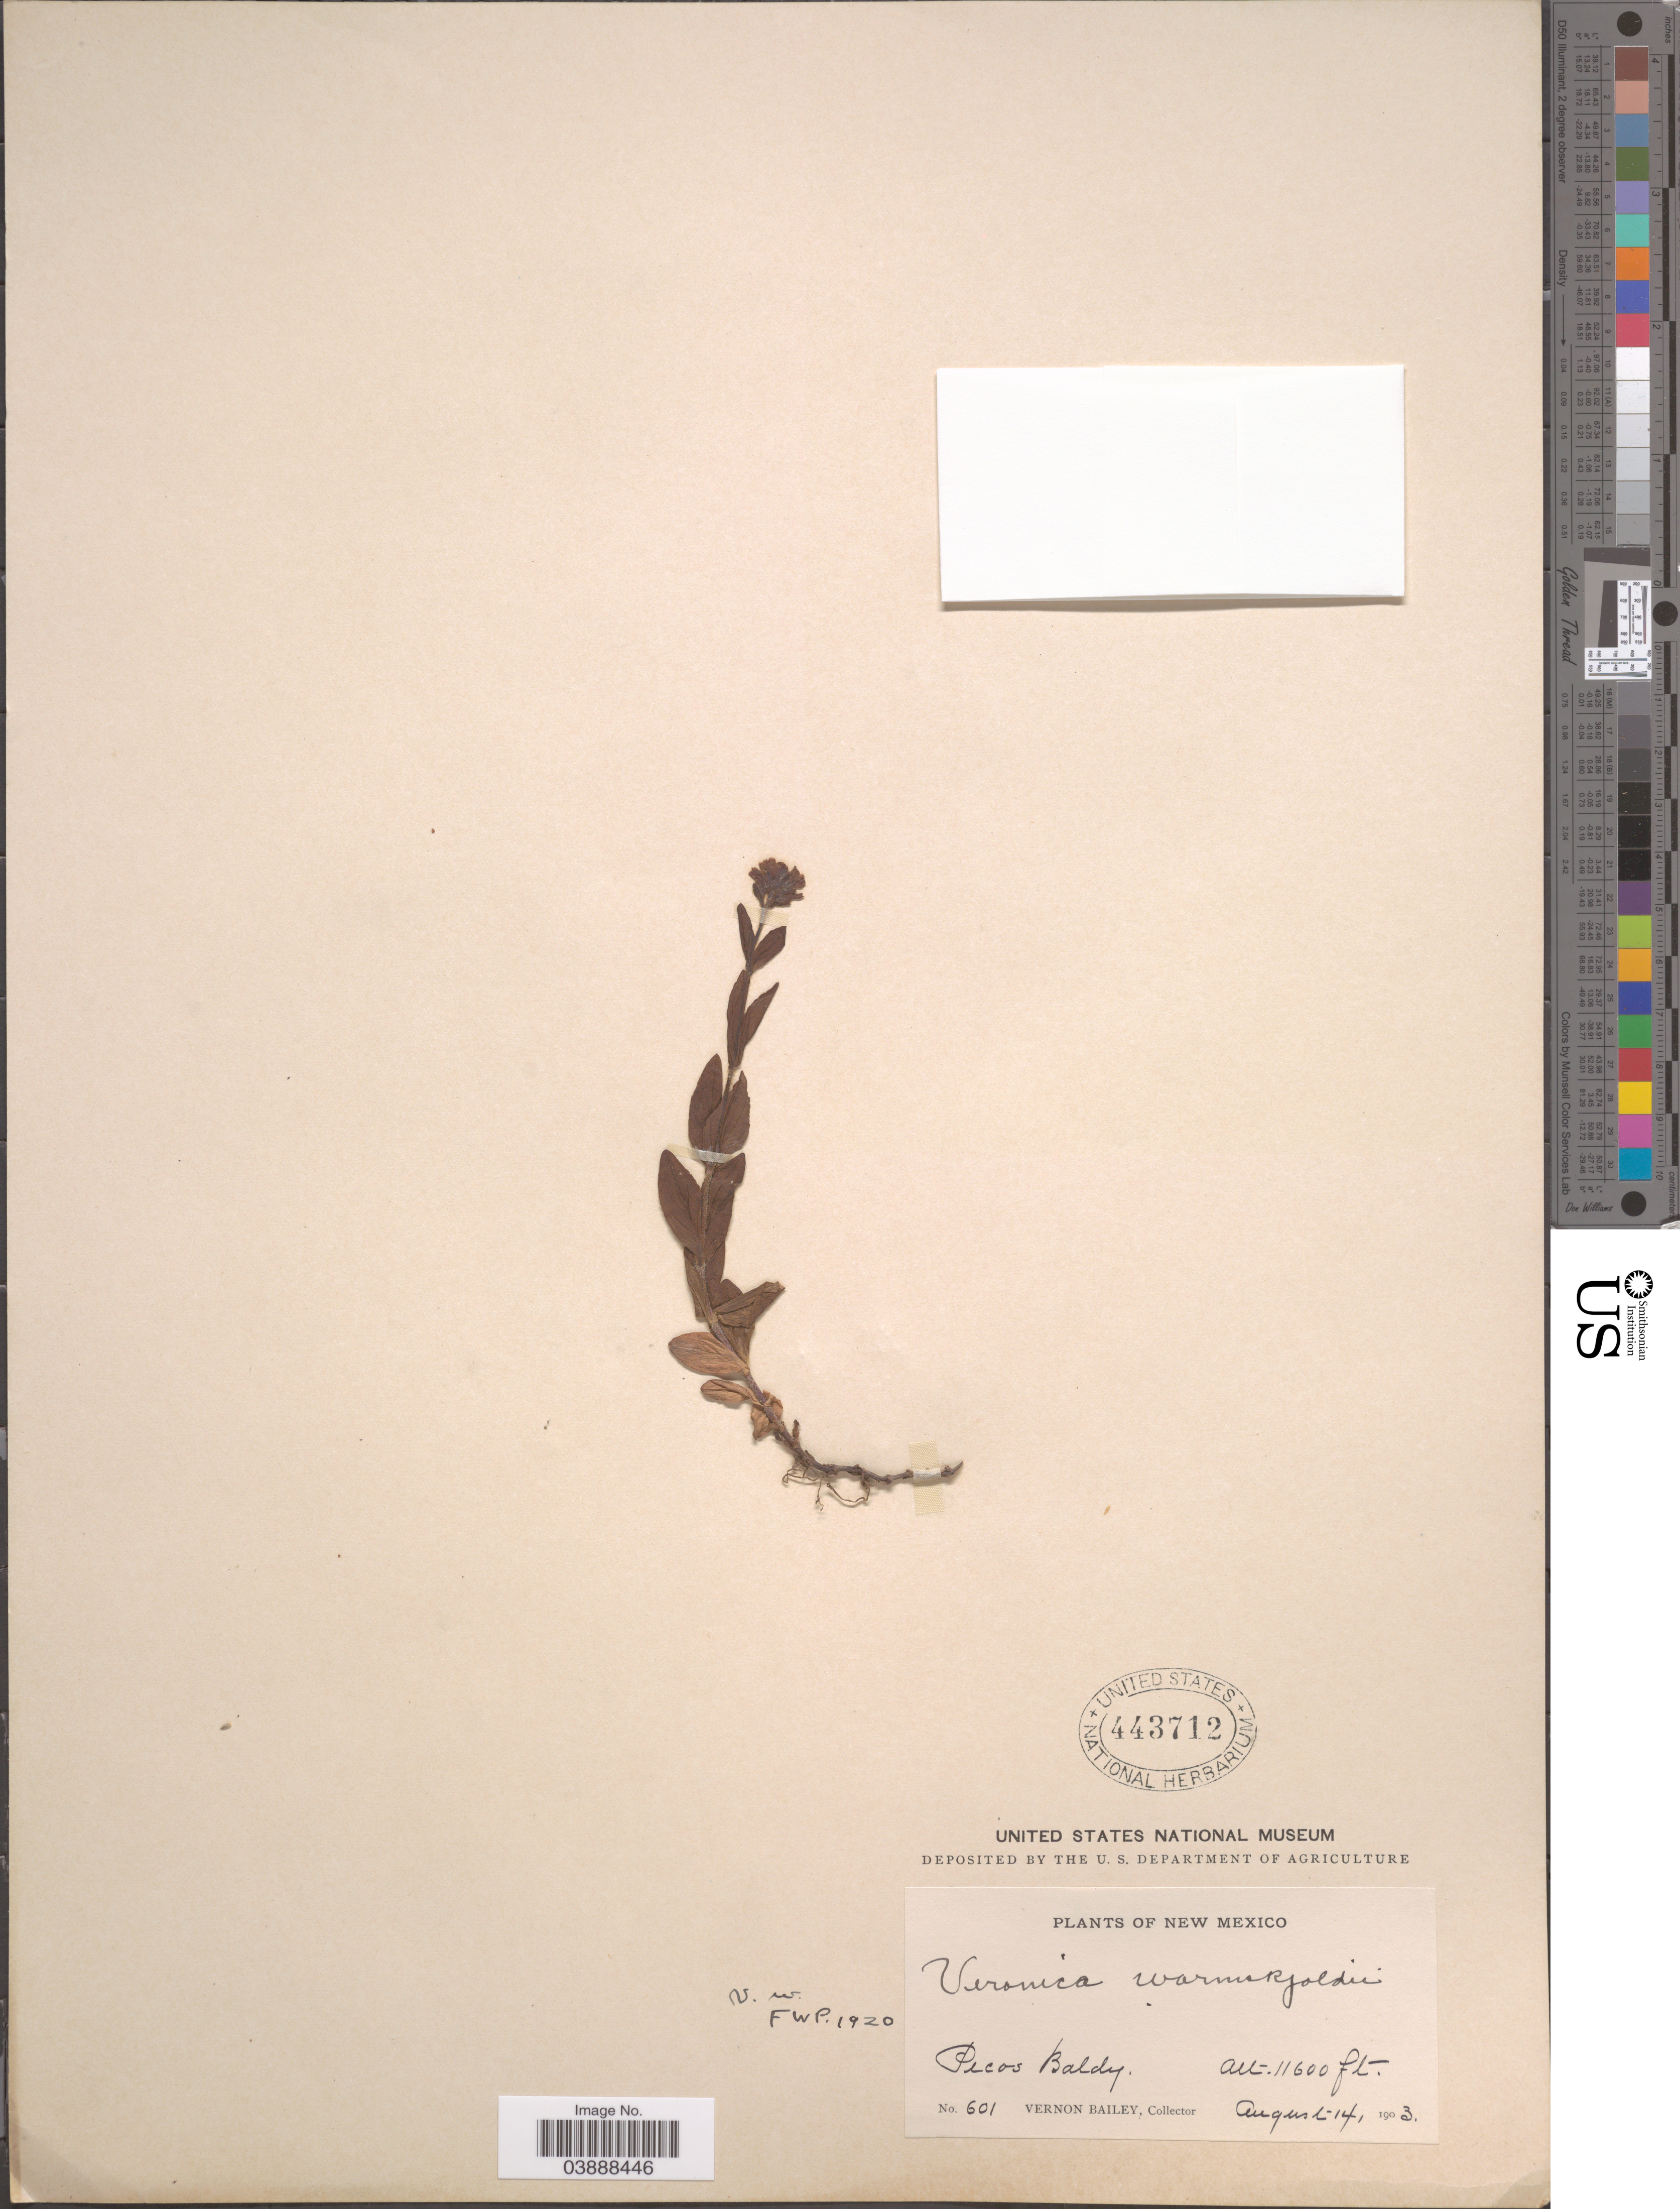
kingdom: Plantae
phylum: Tracheophyta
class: Magnoliopsida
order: Lamiales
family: Plantaginaceae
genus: Veronica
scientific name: Veronica wormskjoldii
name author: Roem. & Schult.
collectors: V. O. Bailey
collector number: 601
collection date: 1903-08-14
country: United States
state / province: New Mexico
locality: Pecos Baldy.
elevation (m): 3536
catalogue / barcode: US 443712